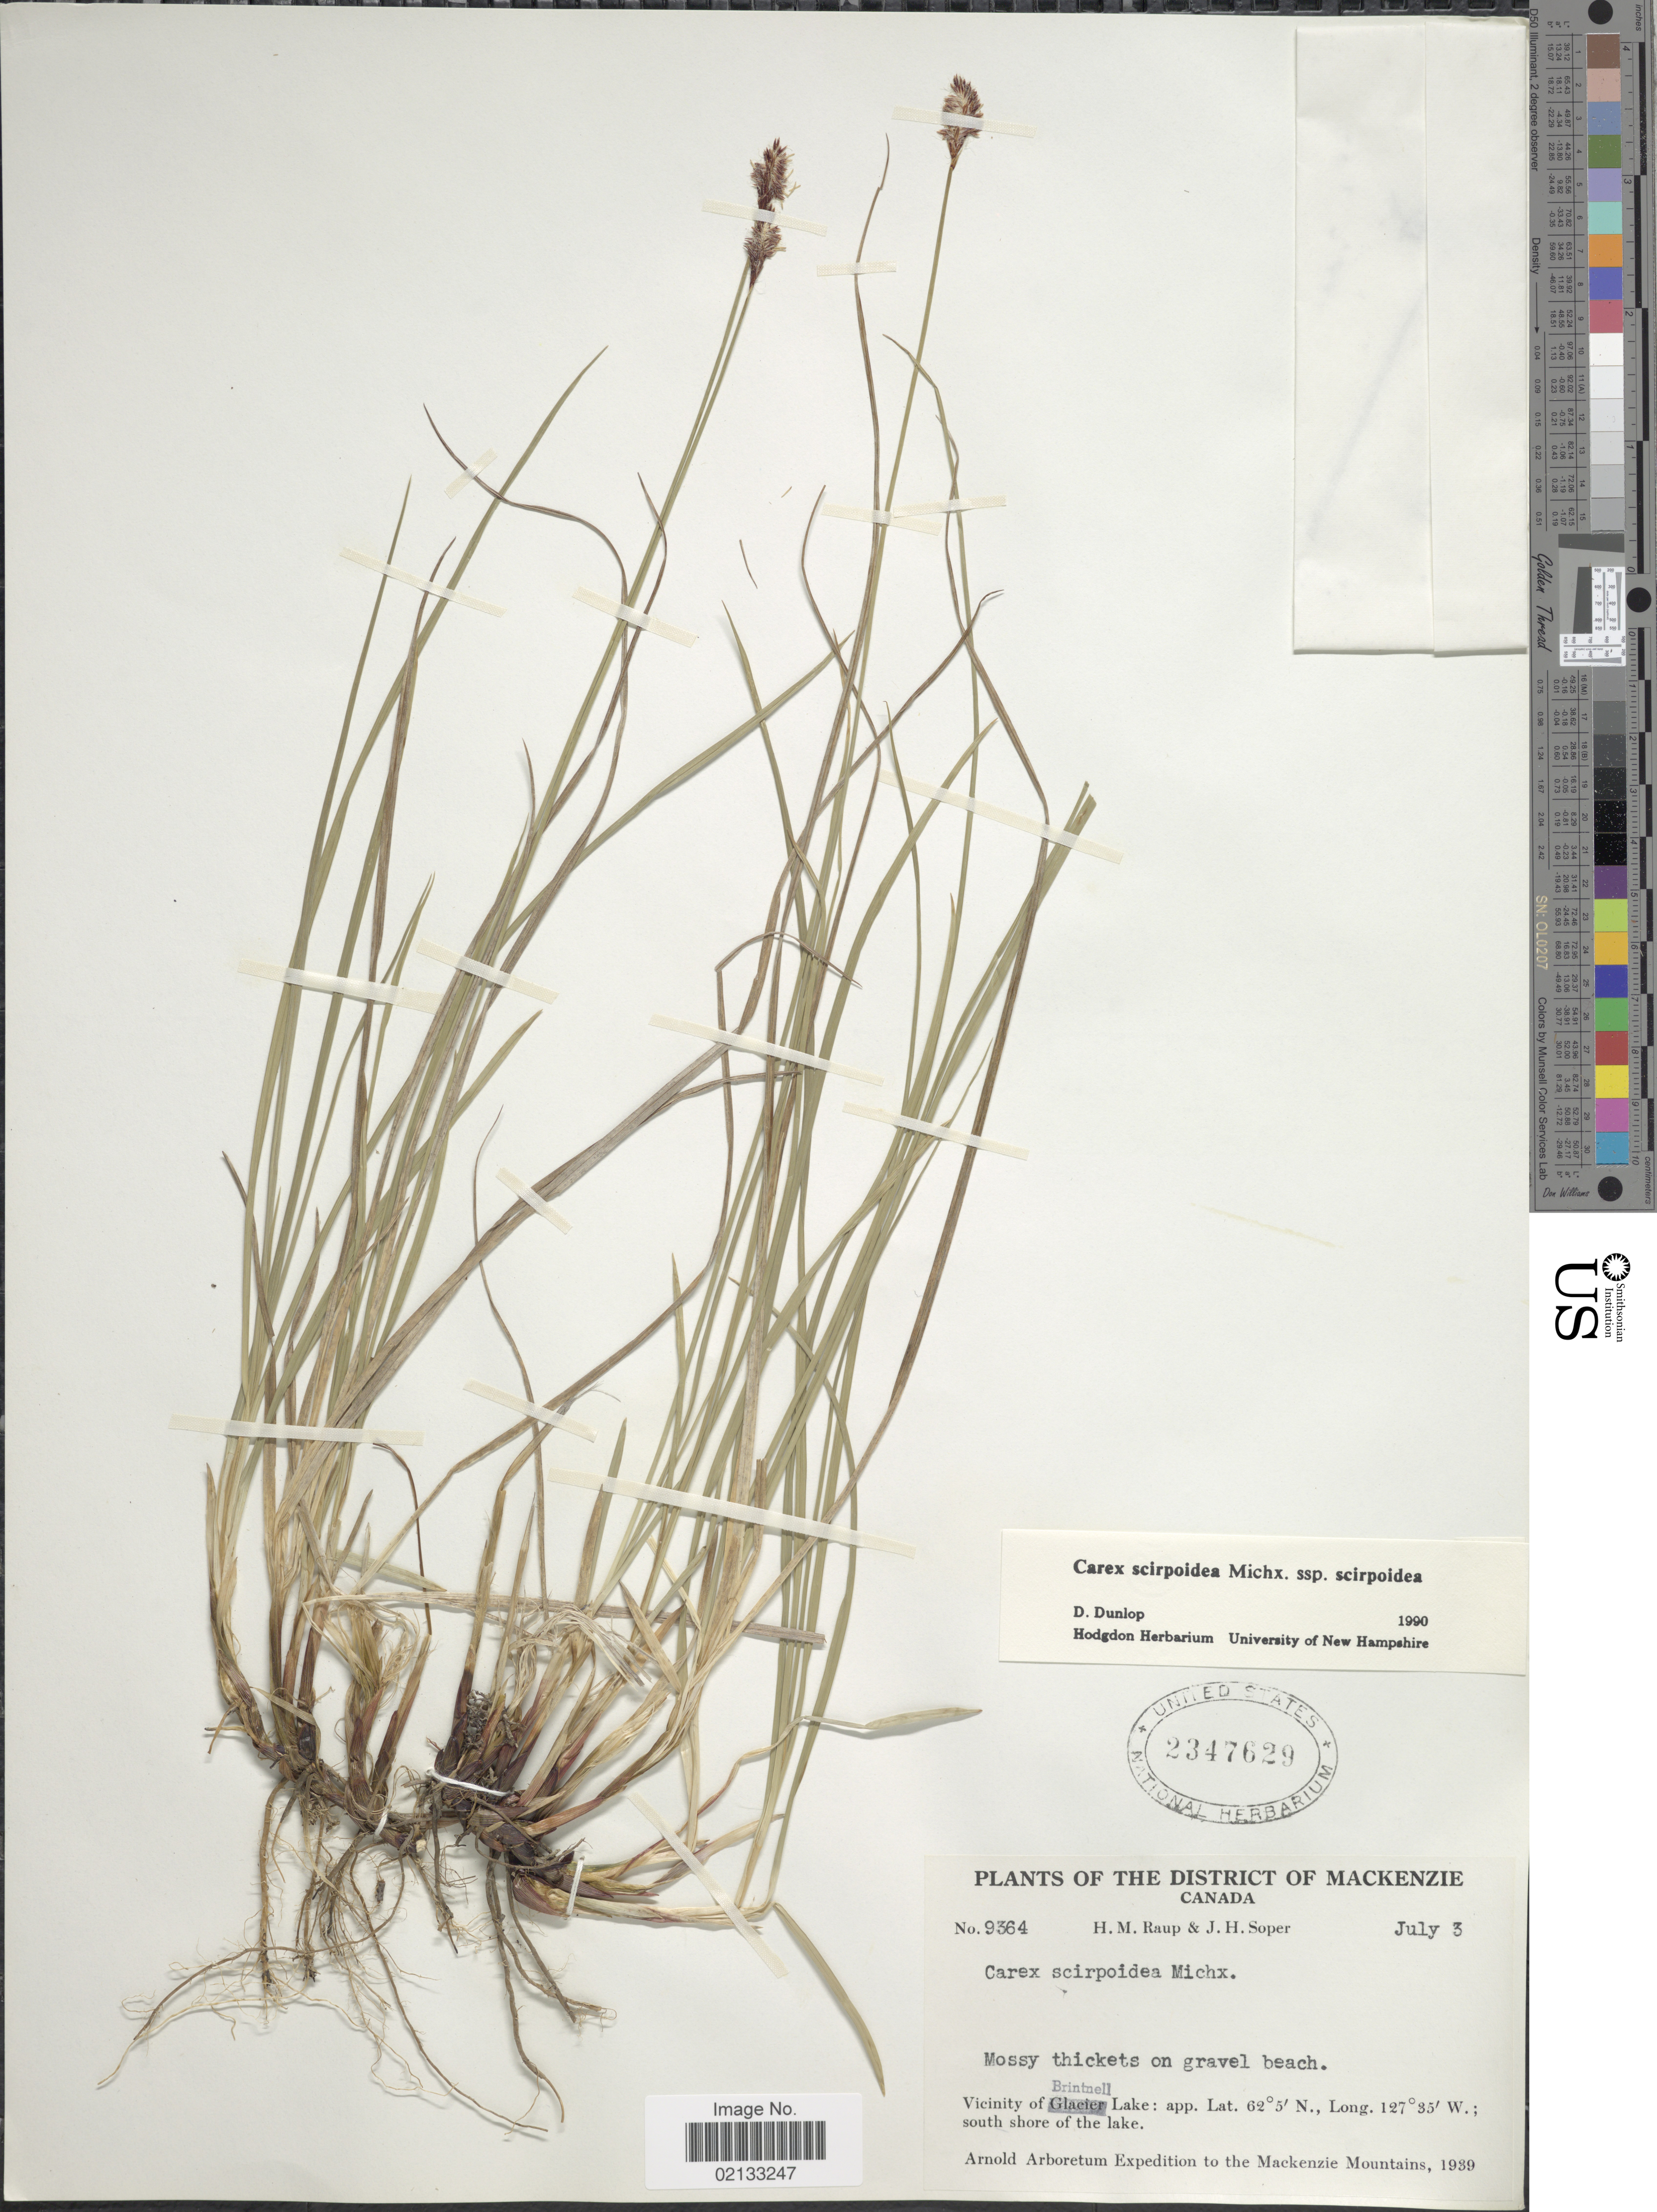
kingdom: Plantae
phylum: Tracheophyta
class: Liliopsida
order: Poales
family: Cyperaceae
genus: Carex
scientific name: Carex scirpoidea subsp. scirpoidea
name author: Michx.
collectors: H. Raup & J. H. Soper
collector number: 9364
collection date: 1939-07-03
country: Canada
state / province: British Columbia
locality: The District of Mackenzie, Mossy thickets on gravel beach, Vicinity of Brintnell Lake, south shore of the Lake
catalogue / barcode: US 2347629